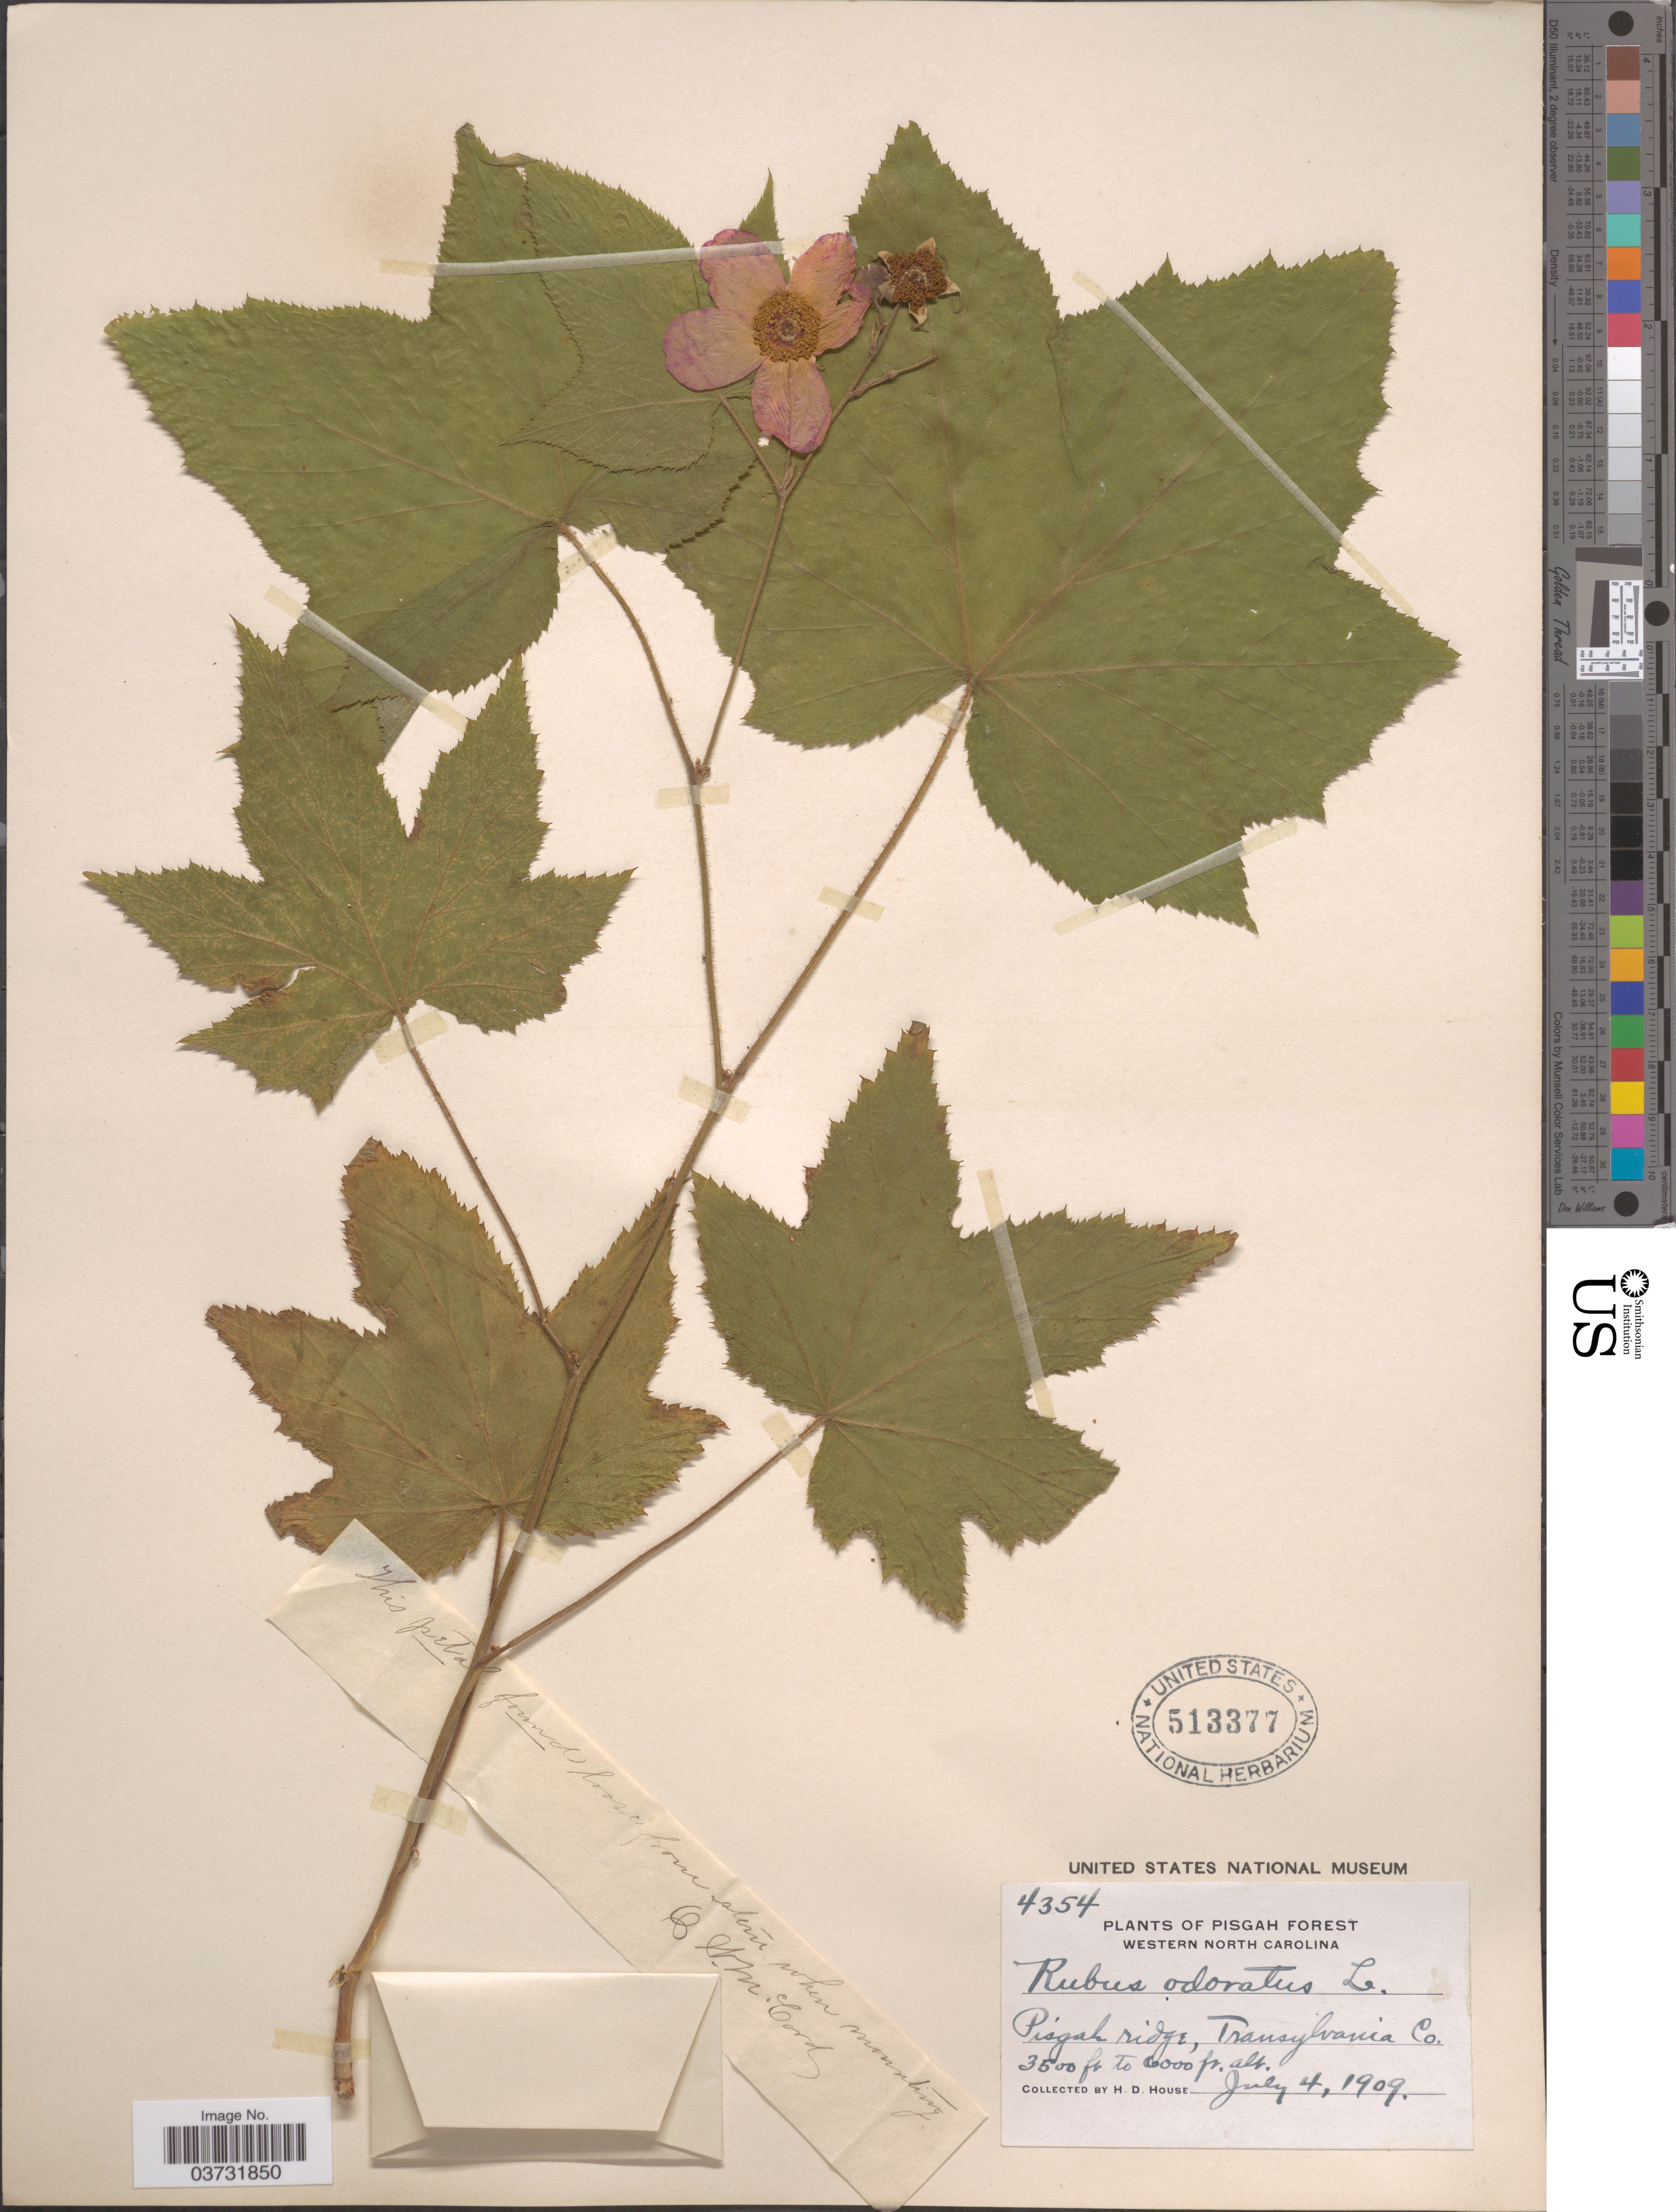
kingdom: Plantae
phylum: Tracheophyta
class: Magnoliopsida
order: Rosales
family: Rosaceae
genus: Rubus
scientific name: Rubus odoratus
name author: L.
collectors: H. D. House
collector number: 4354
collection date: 1909-07-04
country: United States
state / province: North Carolina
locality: Pisgah Forest. Western North Carolina. Pisgah ridge, Transylvania Co.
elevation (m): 1067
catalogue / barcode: US 513377